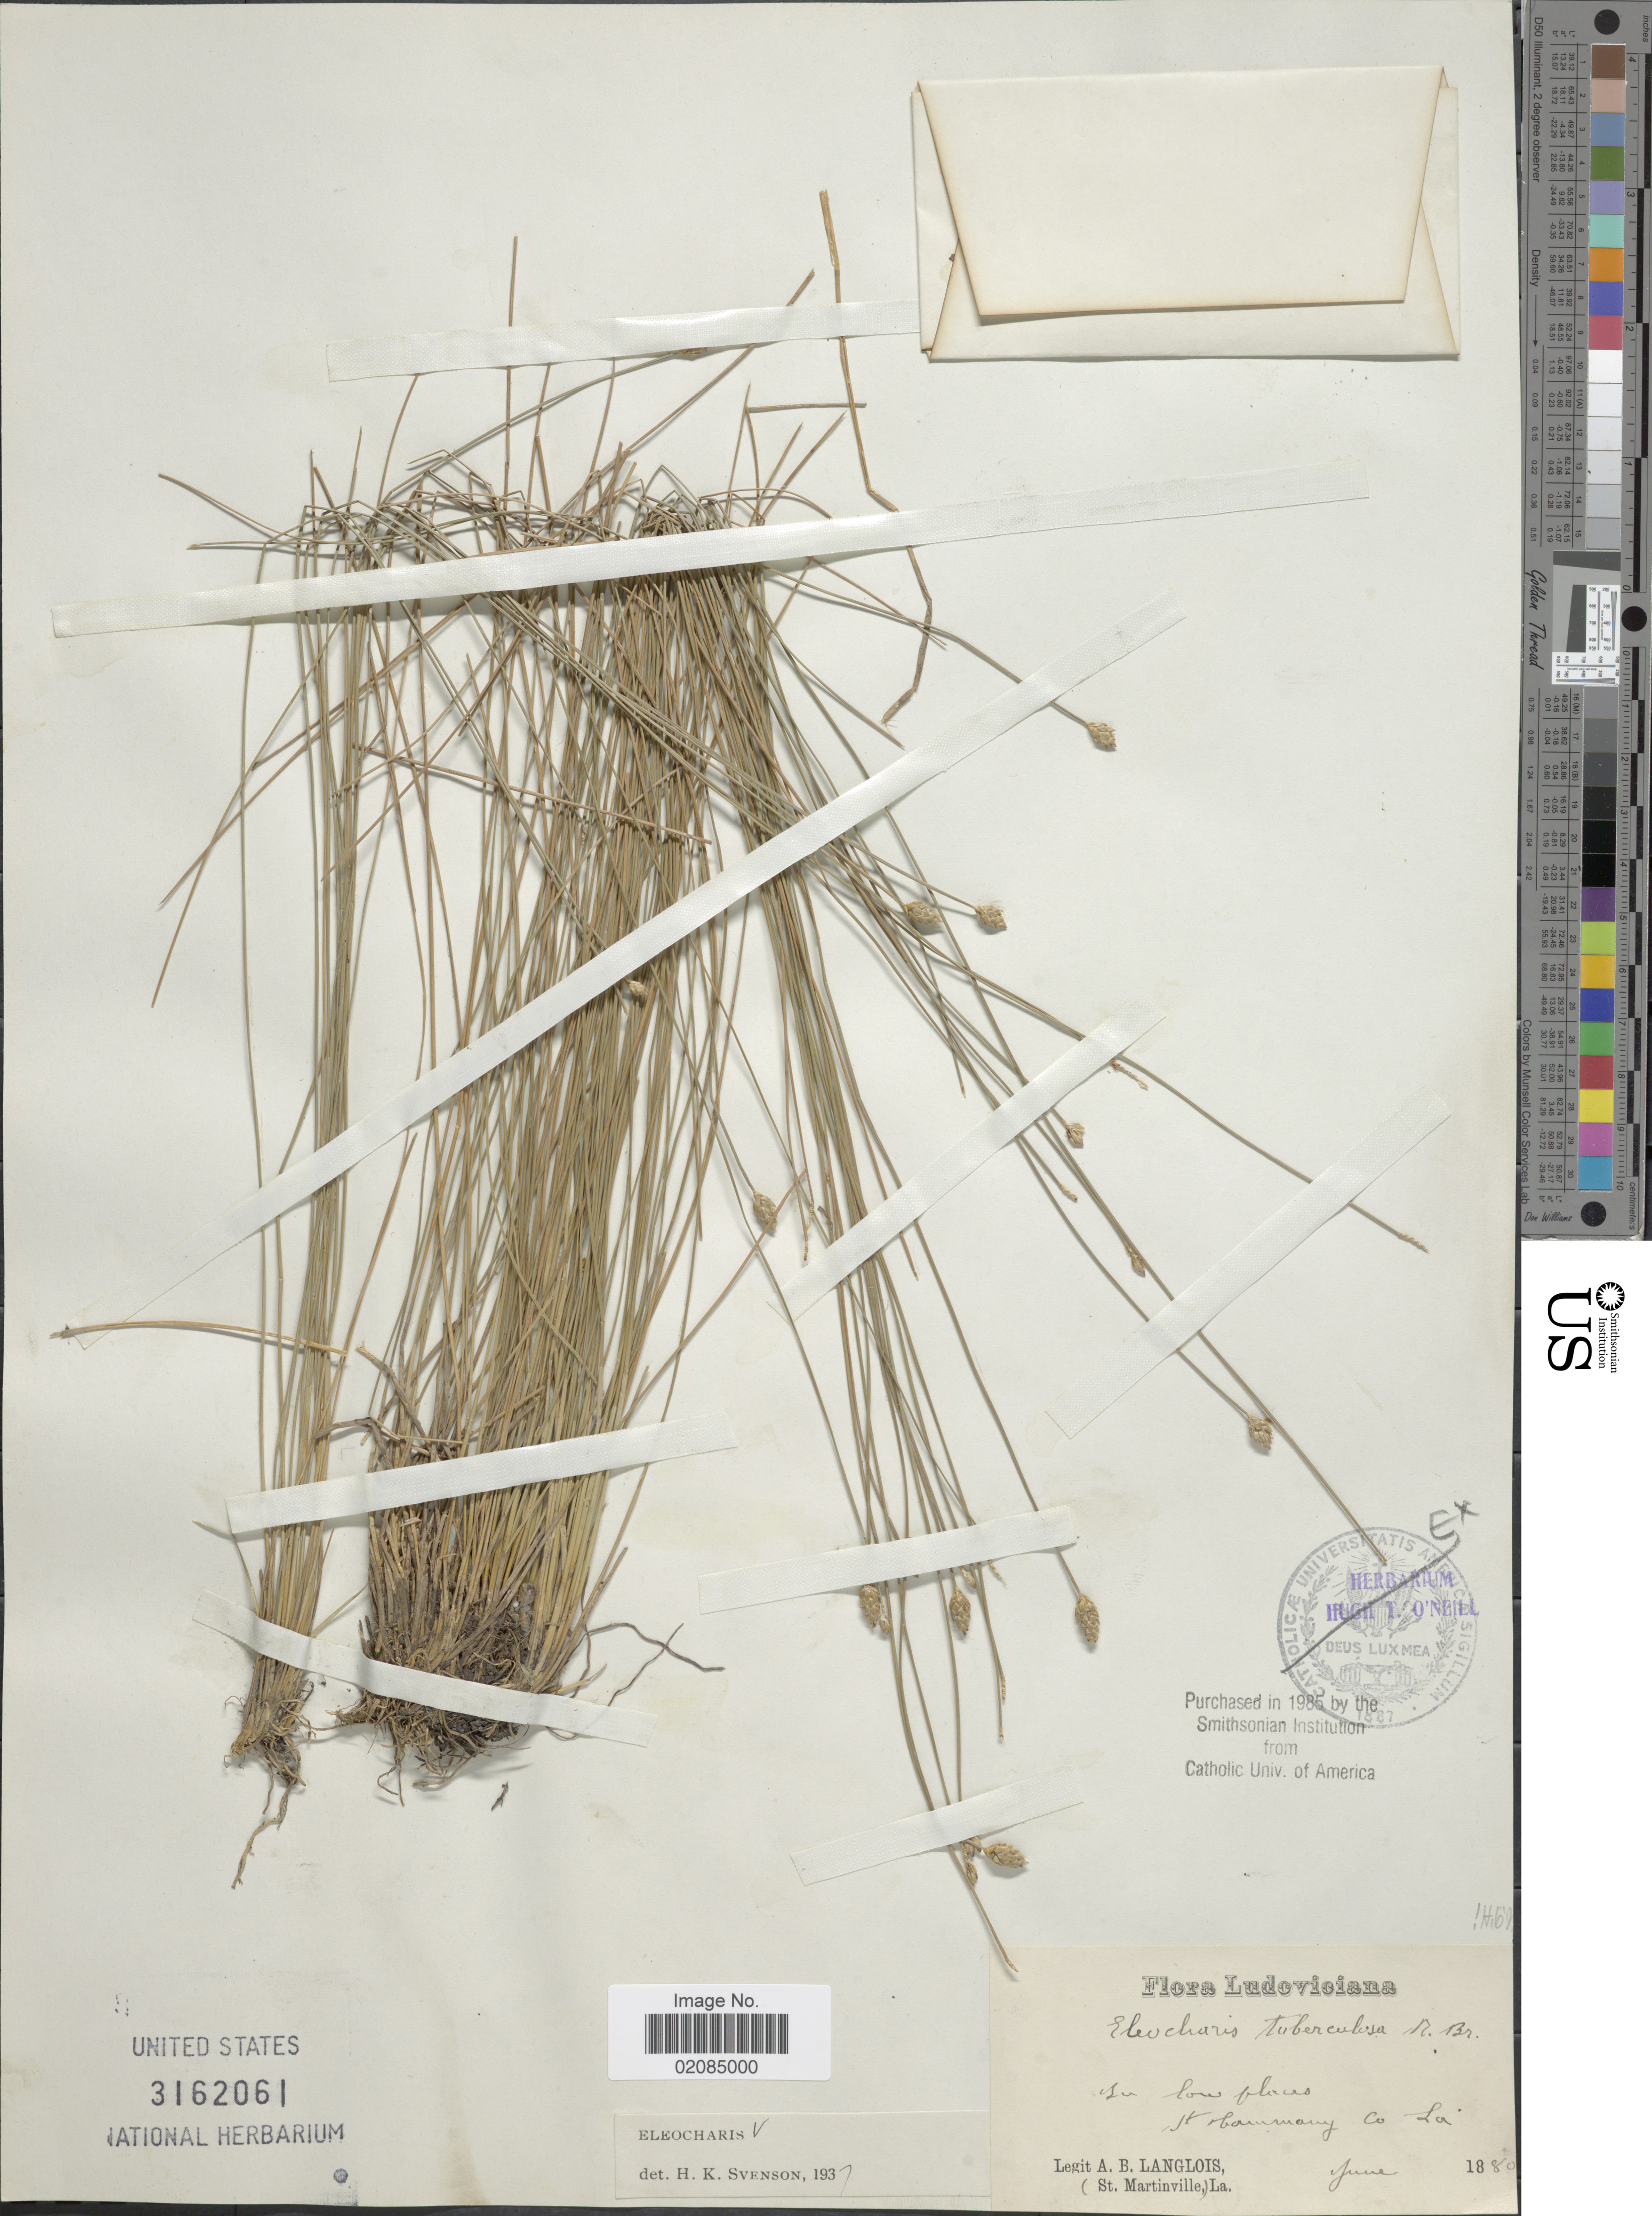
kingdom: Plantae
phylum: Tracheophyta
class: Liliopsida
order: Poales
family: Cyperaceae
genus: Eleocharis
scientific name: Eleocharis tuberculosa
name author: (Michx.) Roem. & Schult.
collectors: A. Langlois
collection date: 1880-06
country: United States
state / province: Louisiana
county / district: St. Tammany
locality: In low places, St. Tammany Co, La.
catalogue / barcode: US 3162061